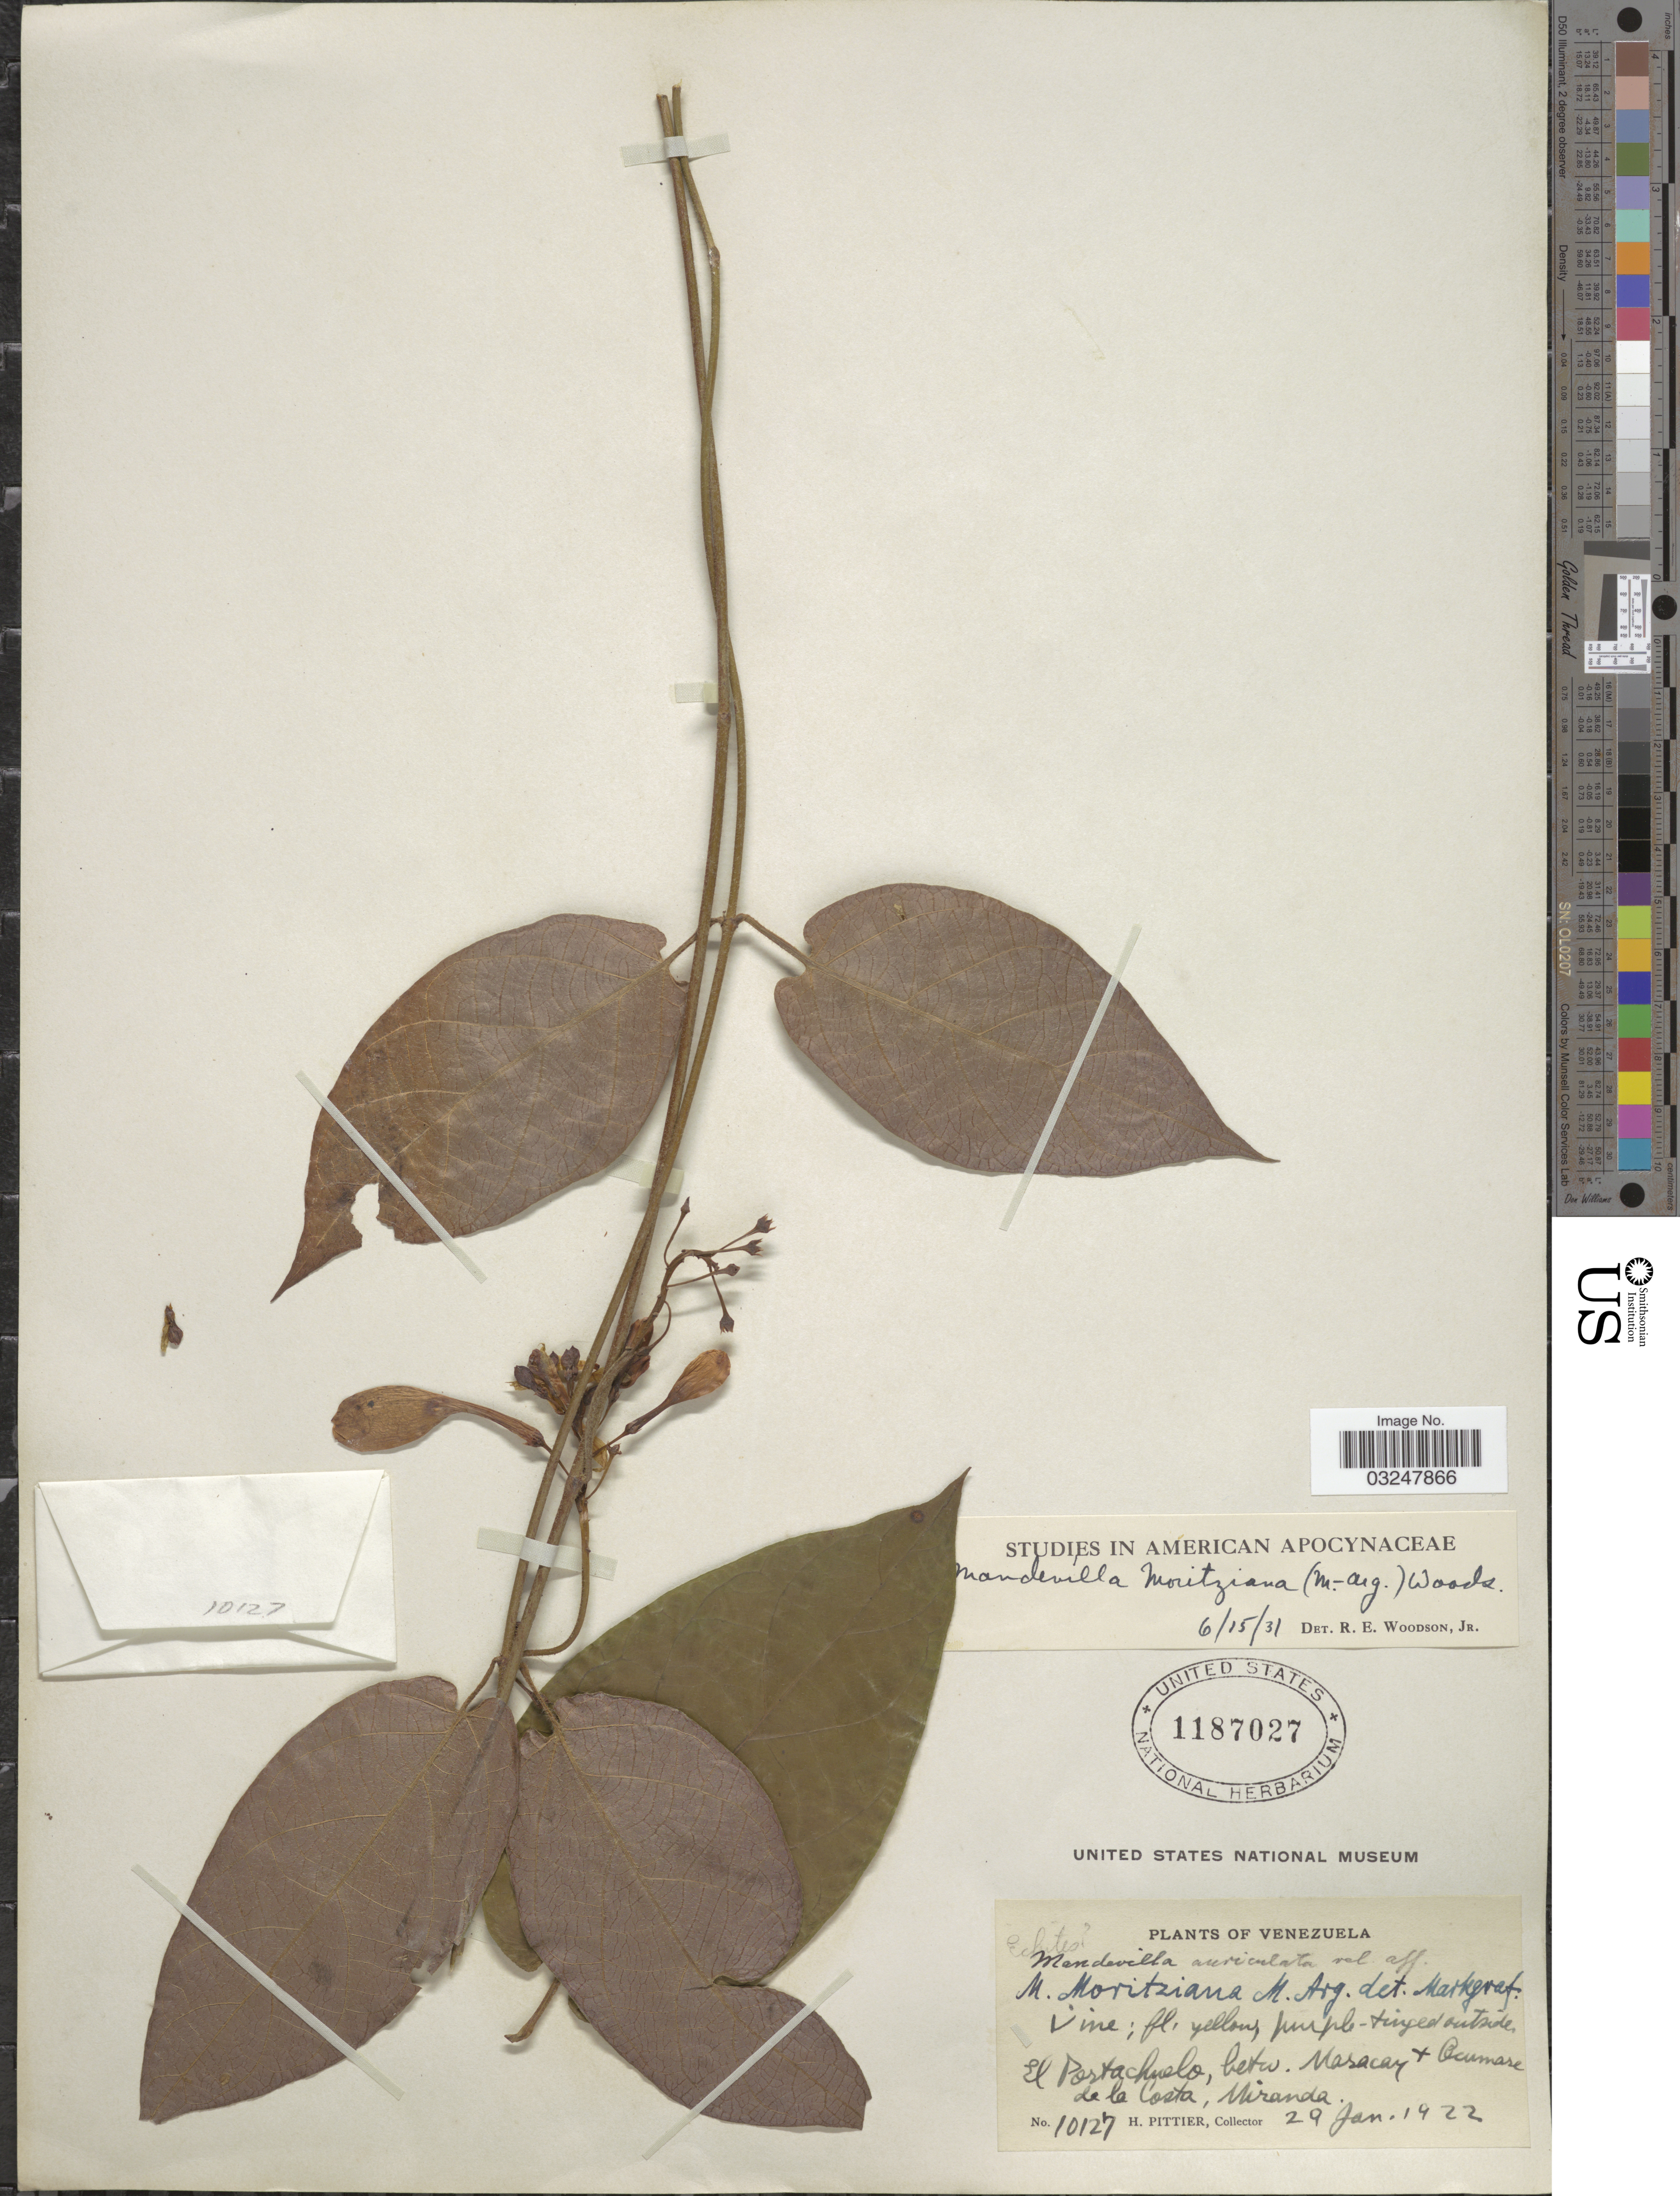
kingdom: Plantae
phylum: Tracheophyta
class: Magnoliopsida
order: Gentianales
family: Apocynaceae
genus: Mandevilla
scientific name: Mandevilla moritziana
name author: (Müll. Arg.) Donn. Sm.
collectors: H. F. Pittier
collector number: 10127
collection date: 1922-01-29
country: Venezuela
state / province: Miranda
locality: El Portachuelo, betw. Masacay & Ocumare de la Costa, Miranda.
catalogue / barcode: US 1187027